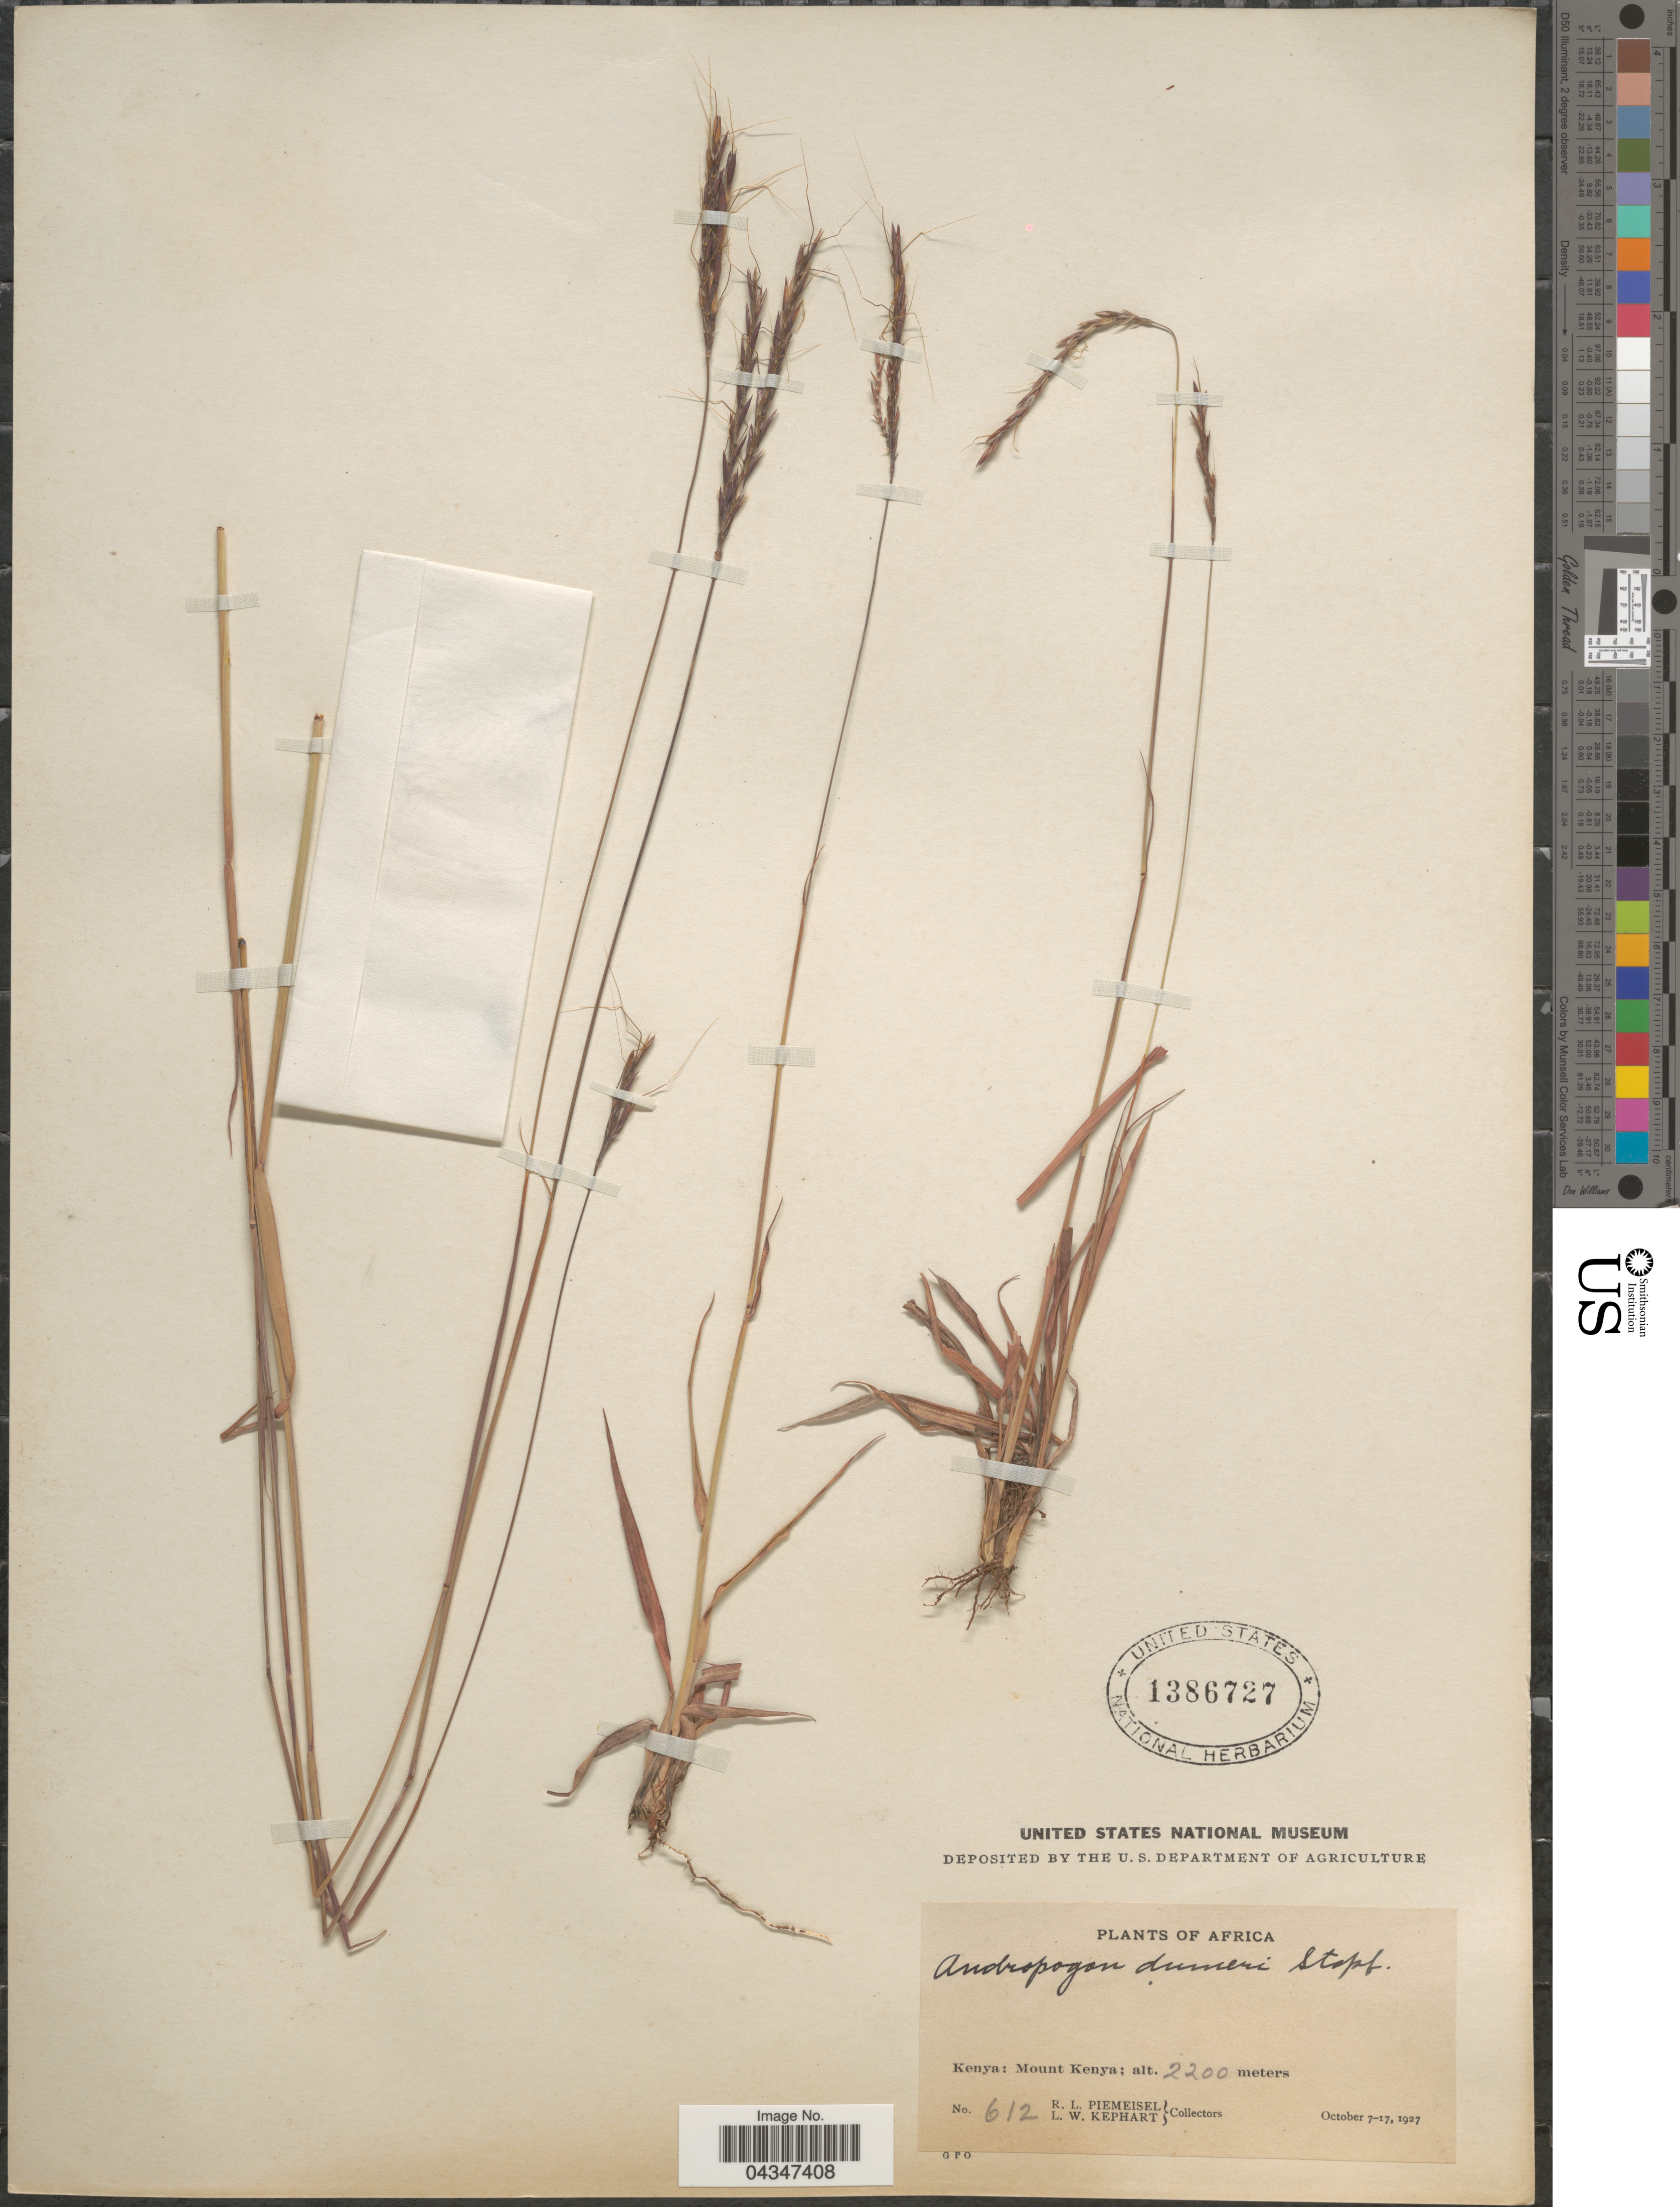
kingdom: Plantae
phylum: Tracheophyta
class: Liliopsida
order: Poales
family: Poaceae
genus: Andropogon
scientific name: Andropogon schirensis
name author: Hochst. ex A. Rich.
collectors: R. L. Piemeisel & L. W. Kephart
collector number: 612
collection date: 1927-10-07/1927-10-17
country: Kenya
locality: Mount Kenya.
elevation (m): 2200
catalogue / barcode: US 1386727